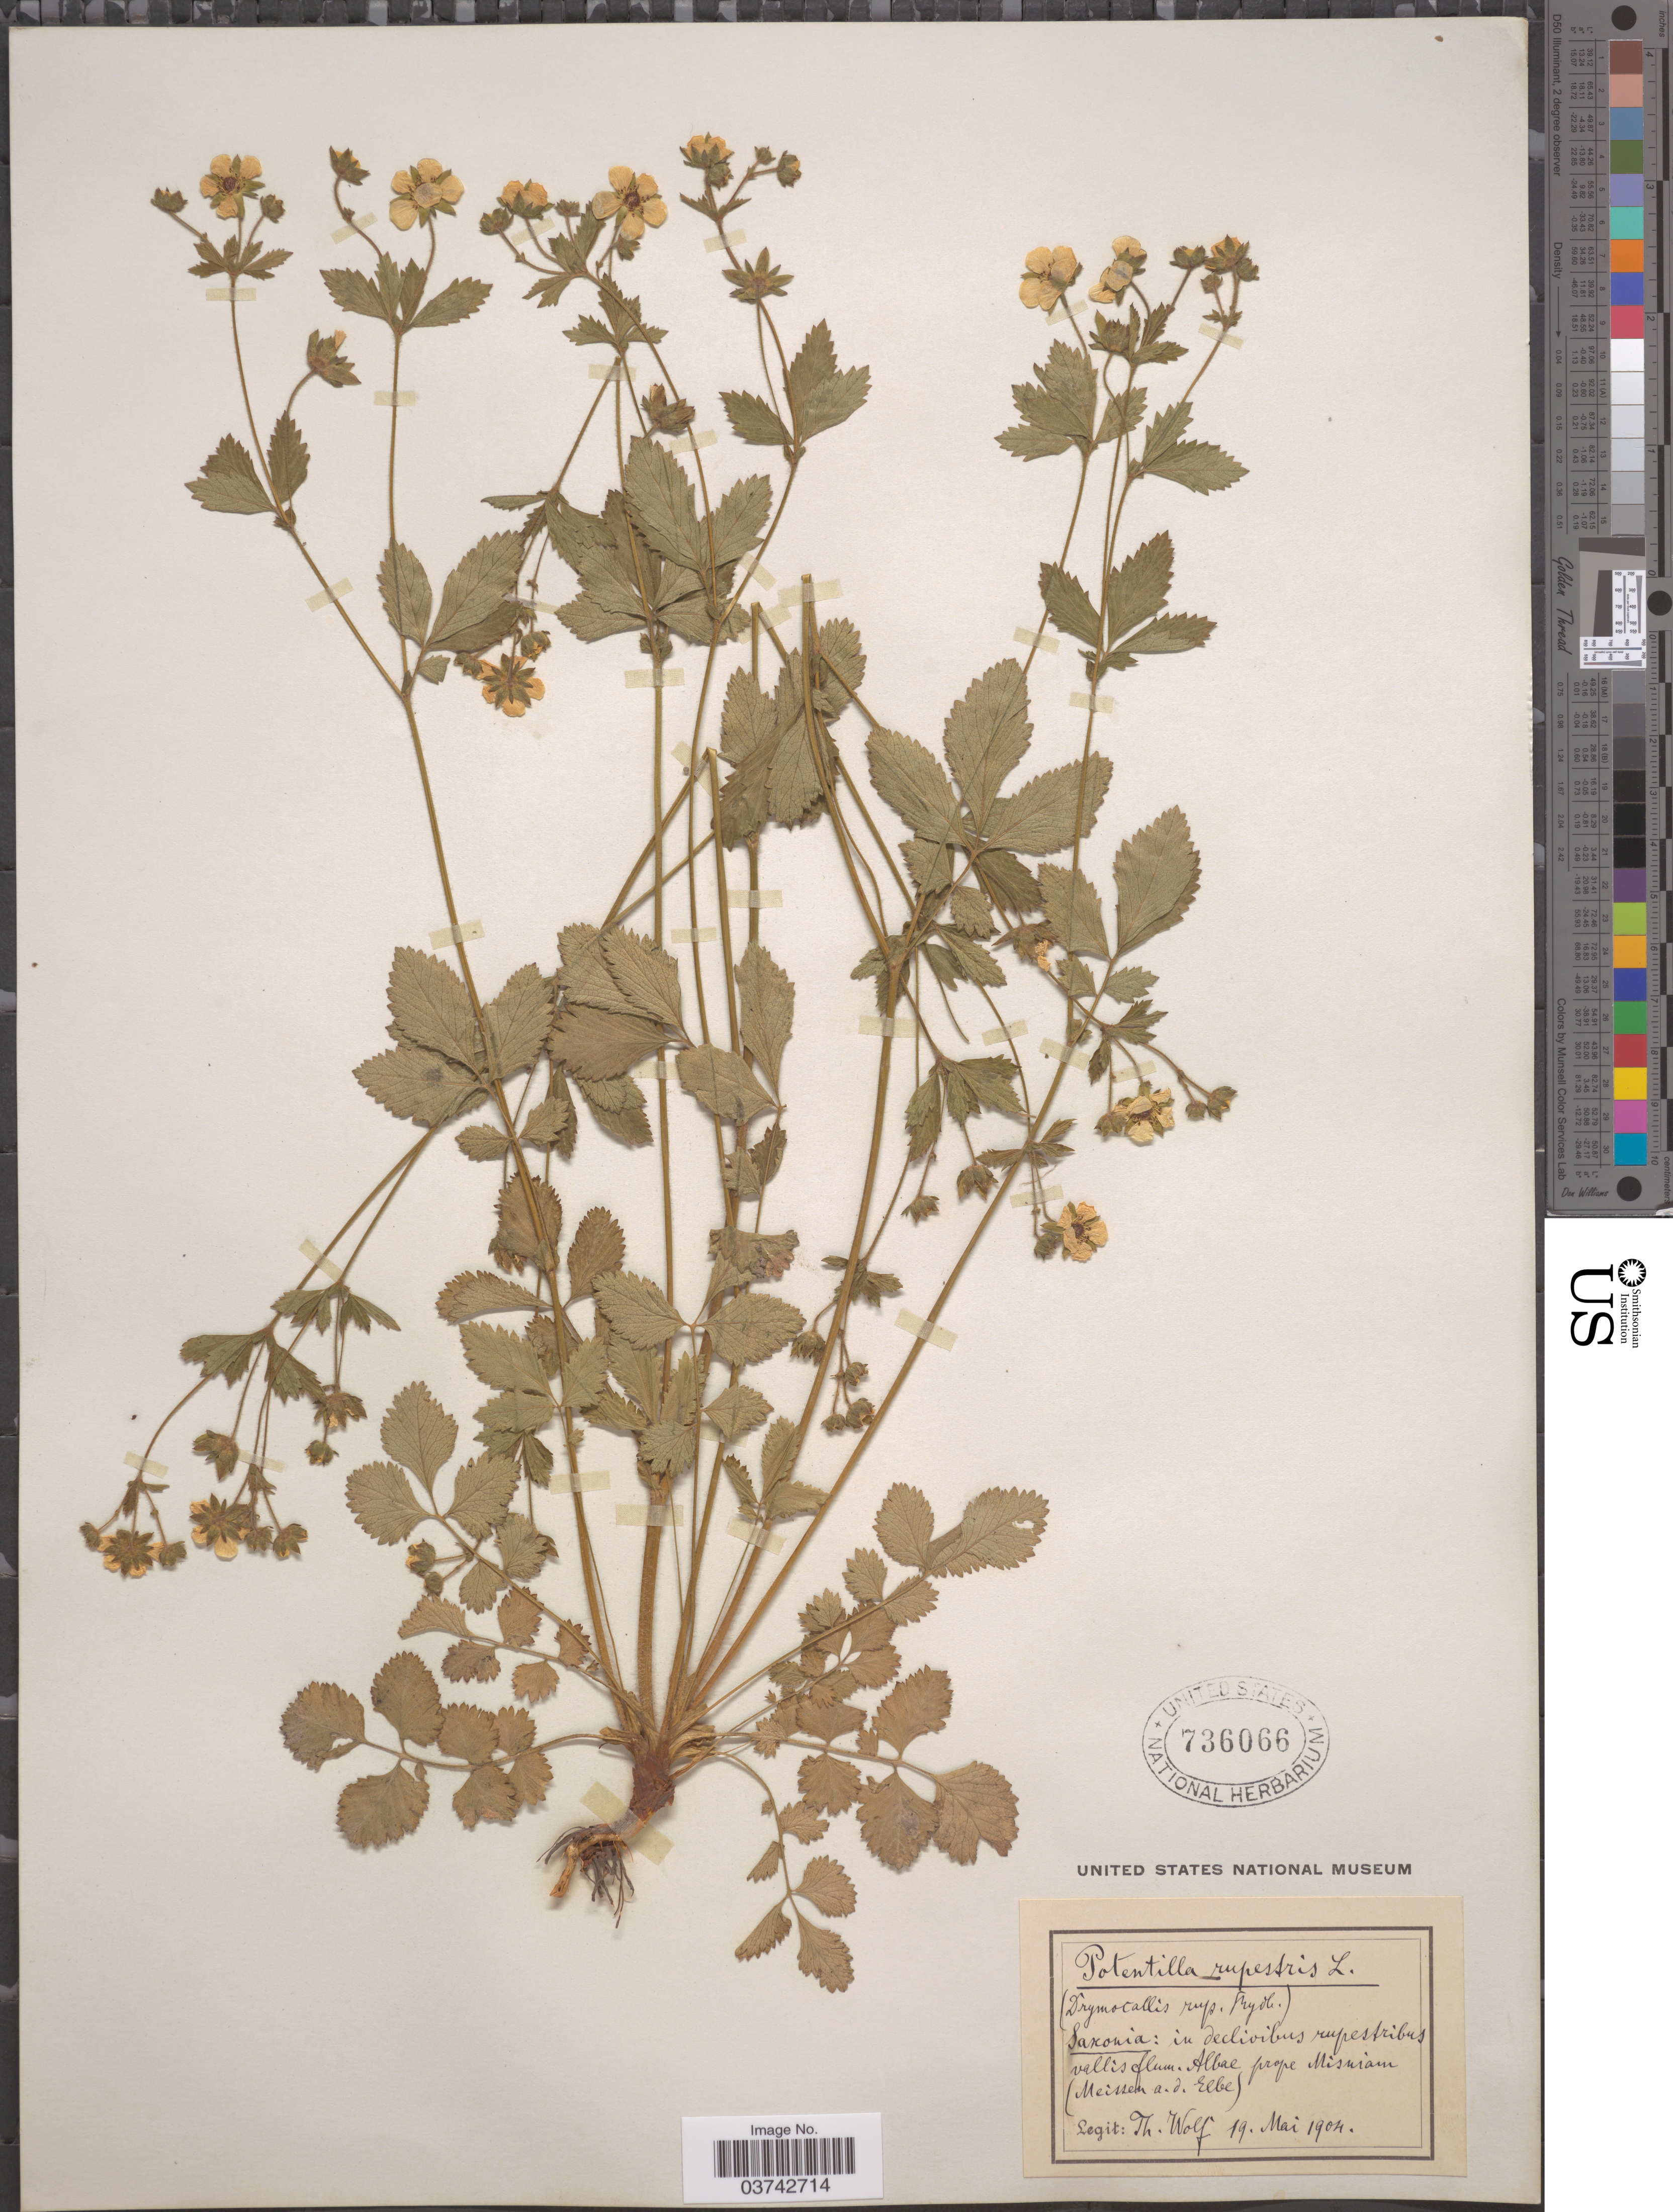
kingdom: Plantae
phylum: Tracheophyta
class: Magnoliopsida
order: Rosales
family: Rosaceae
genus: Drymocallis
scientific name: Drymocallis rupestris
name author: (L.) Soják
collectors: T. Wolf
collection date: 1904-05-19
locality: Saxonia: in declivibus rupestribus vallis flum. Albæ prope Misniam (Meissen a.d. Elbe).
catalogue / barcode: US 736066